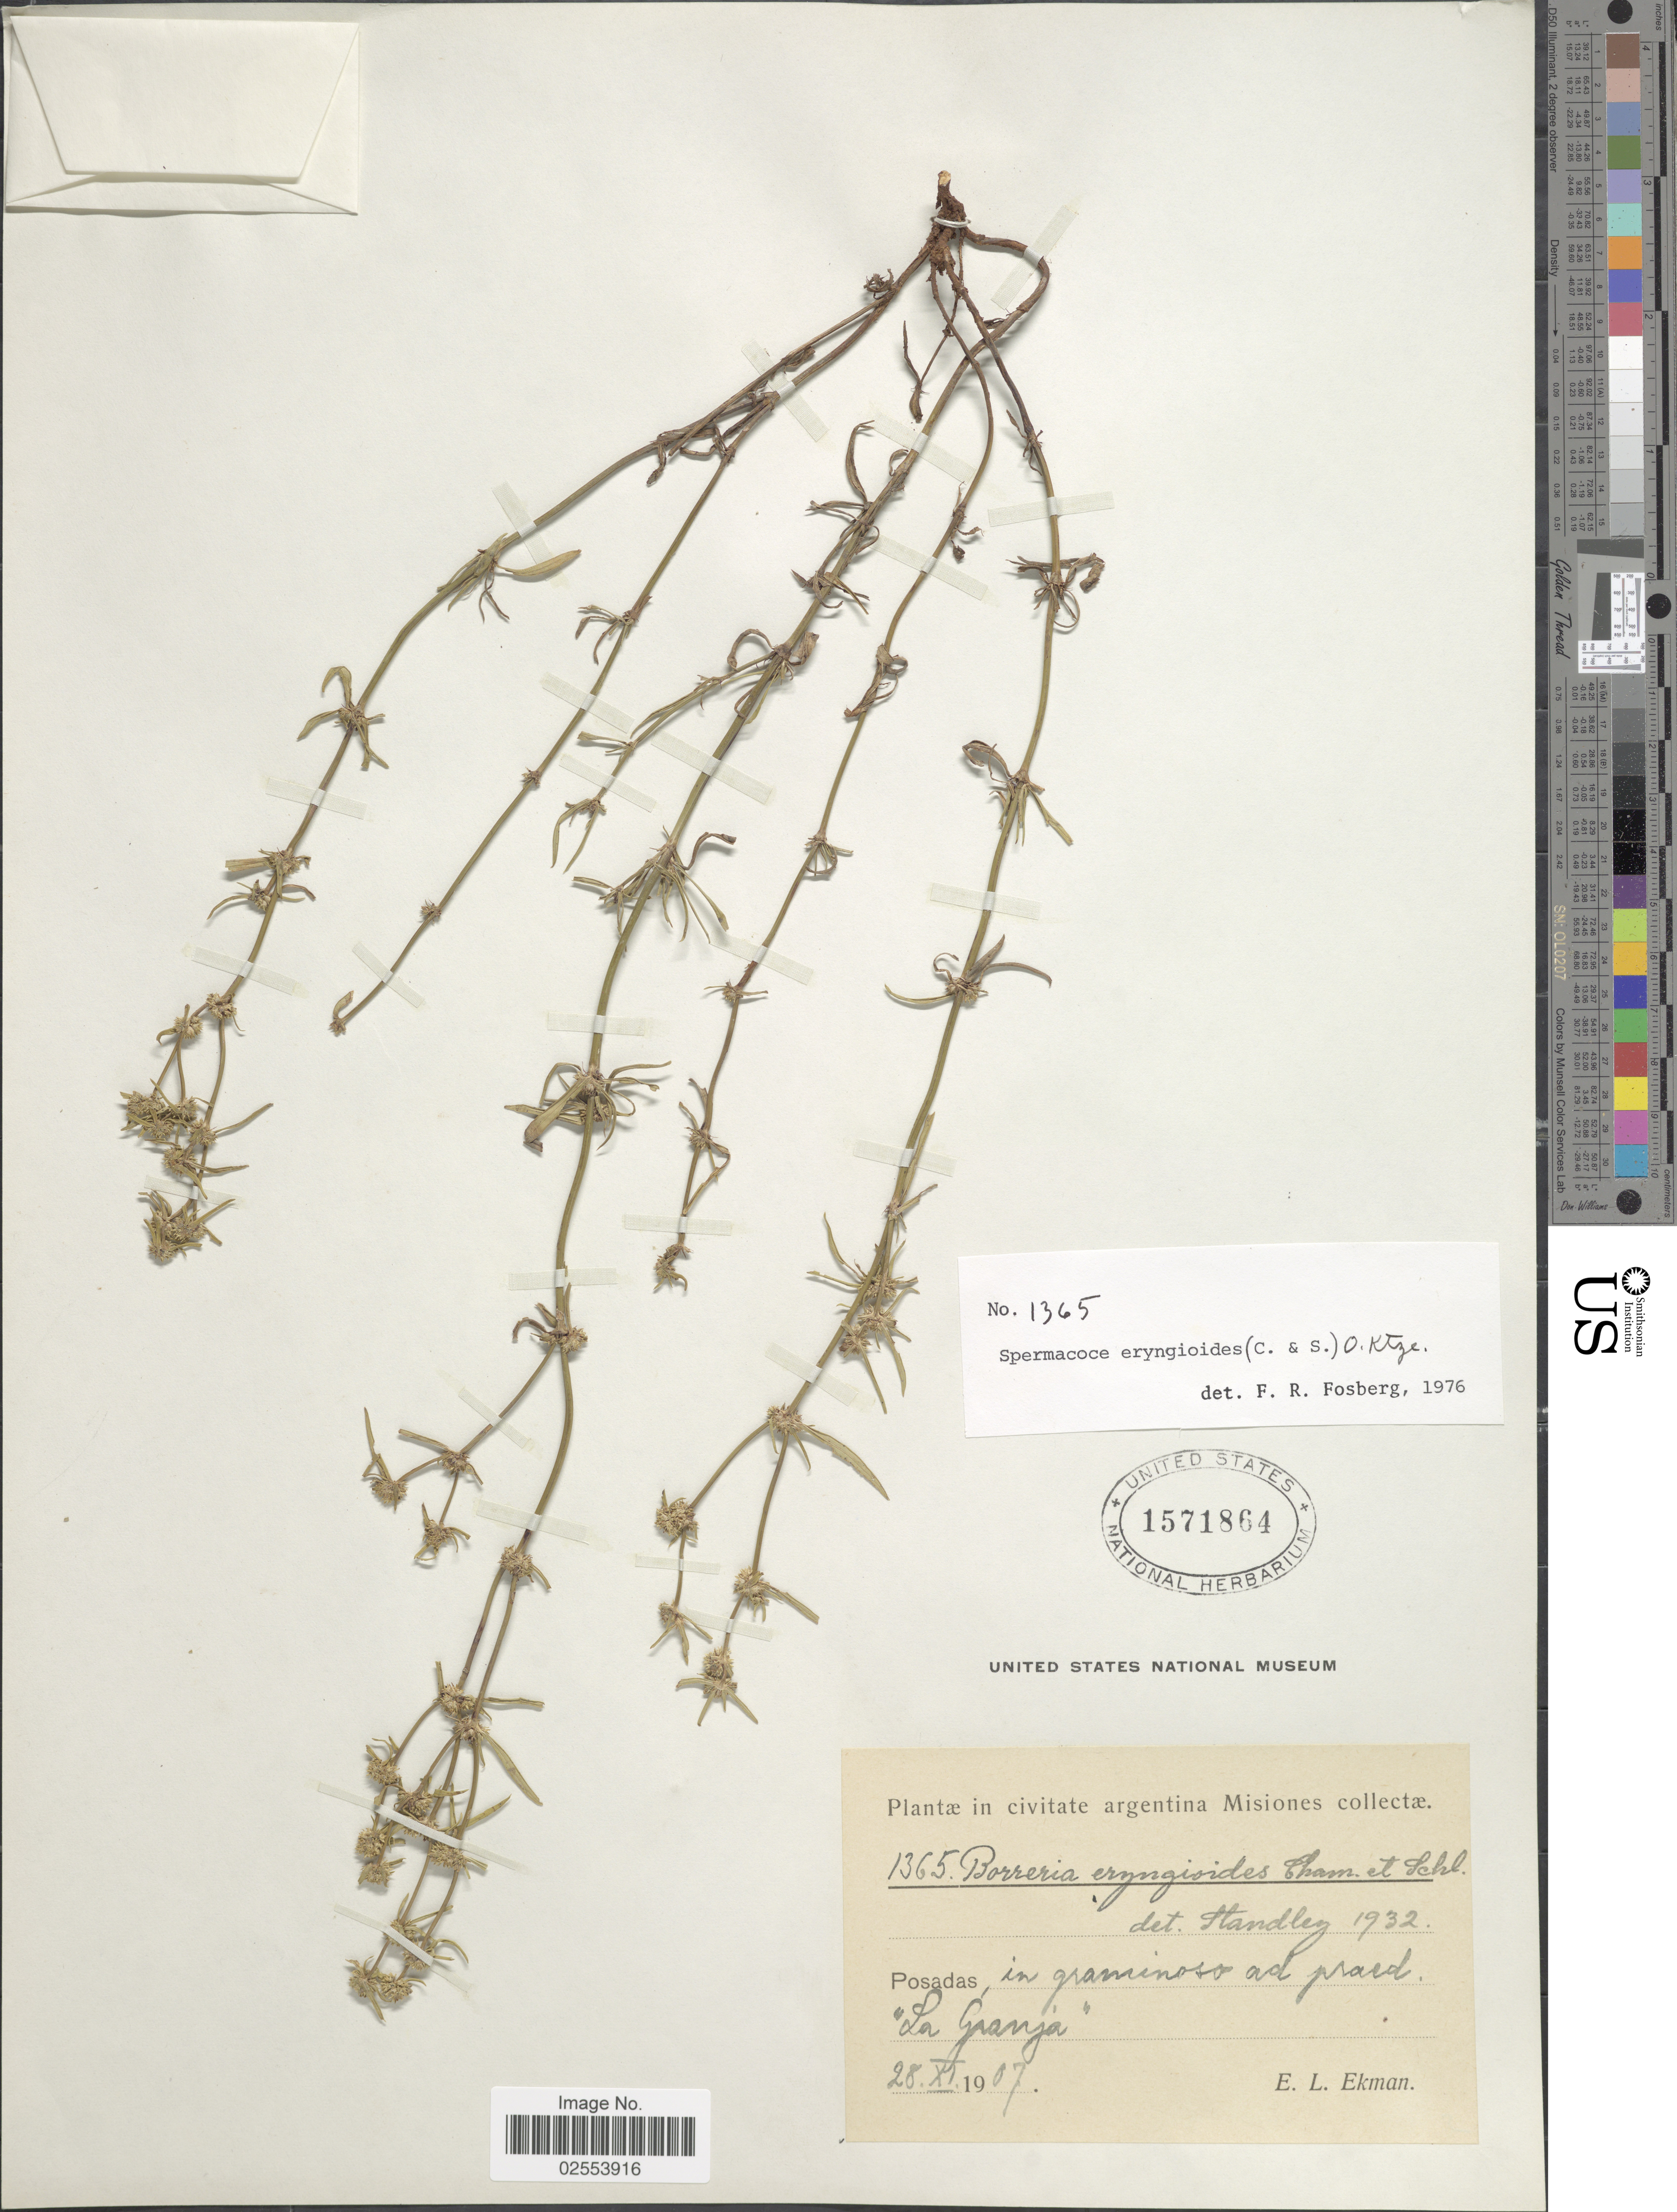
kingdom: Plantae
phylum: Tracheophyta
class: Magnoliopsida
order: Gentianales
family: Rubiaceae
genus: Spermacoce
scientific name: Spermacoce eryngioides var. eryngioides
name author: (Cham. & Schltdl.) Kuntze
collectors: E. L. Ekman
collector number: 1365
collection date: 1907-11-28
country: Argentina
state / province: Misiones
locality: In civitate argentina Misiones collectae, Posadas, in graminoso ad praed. "La Granja".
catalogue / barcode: US 1571864